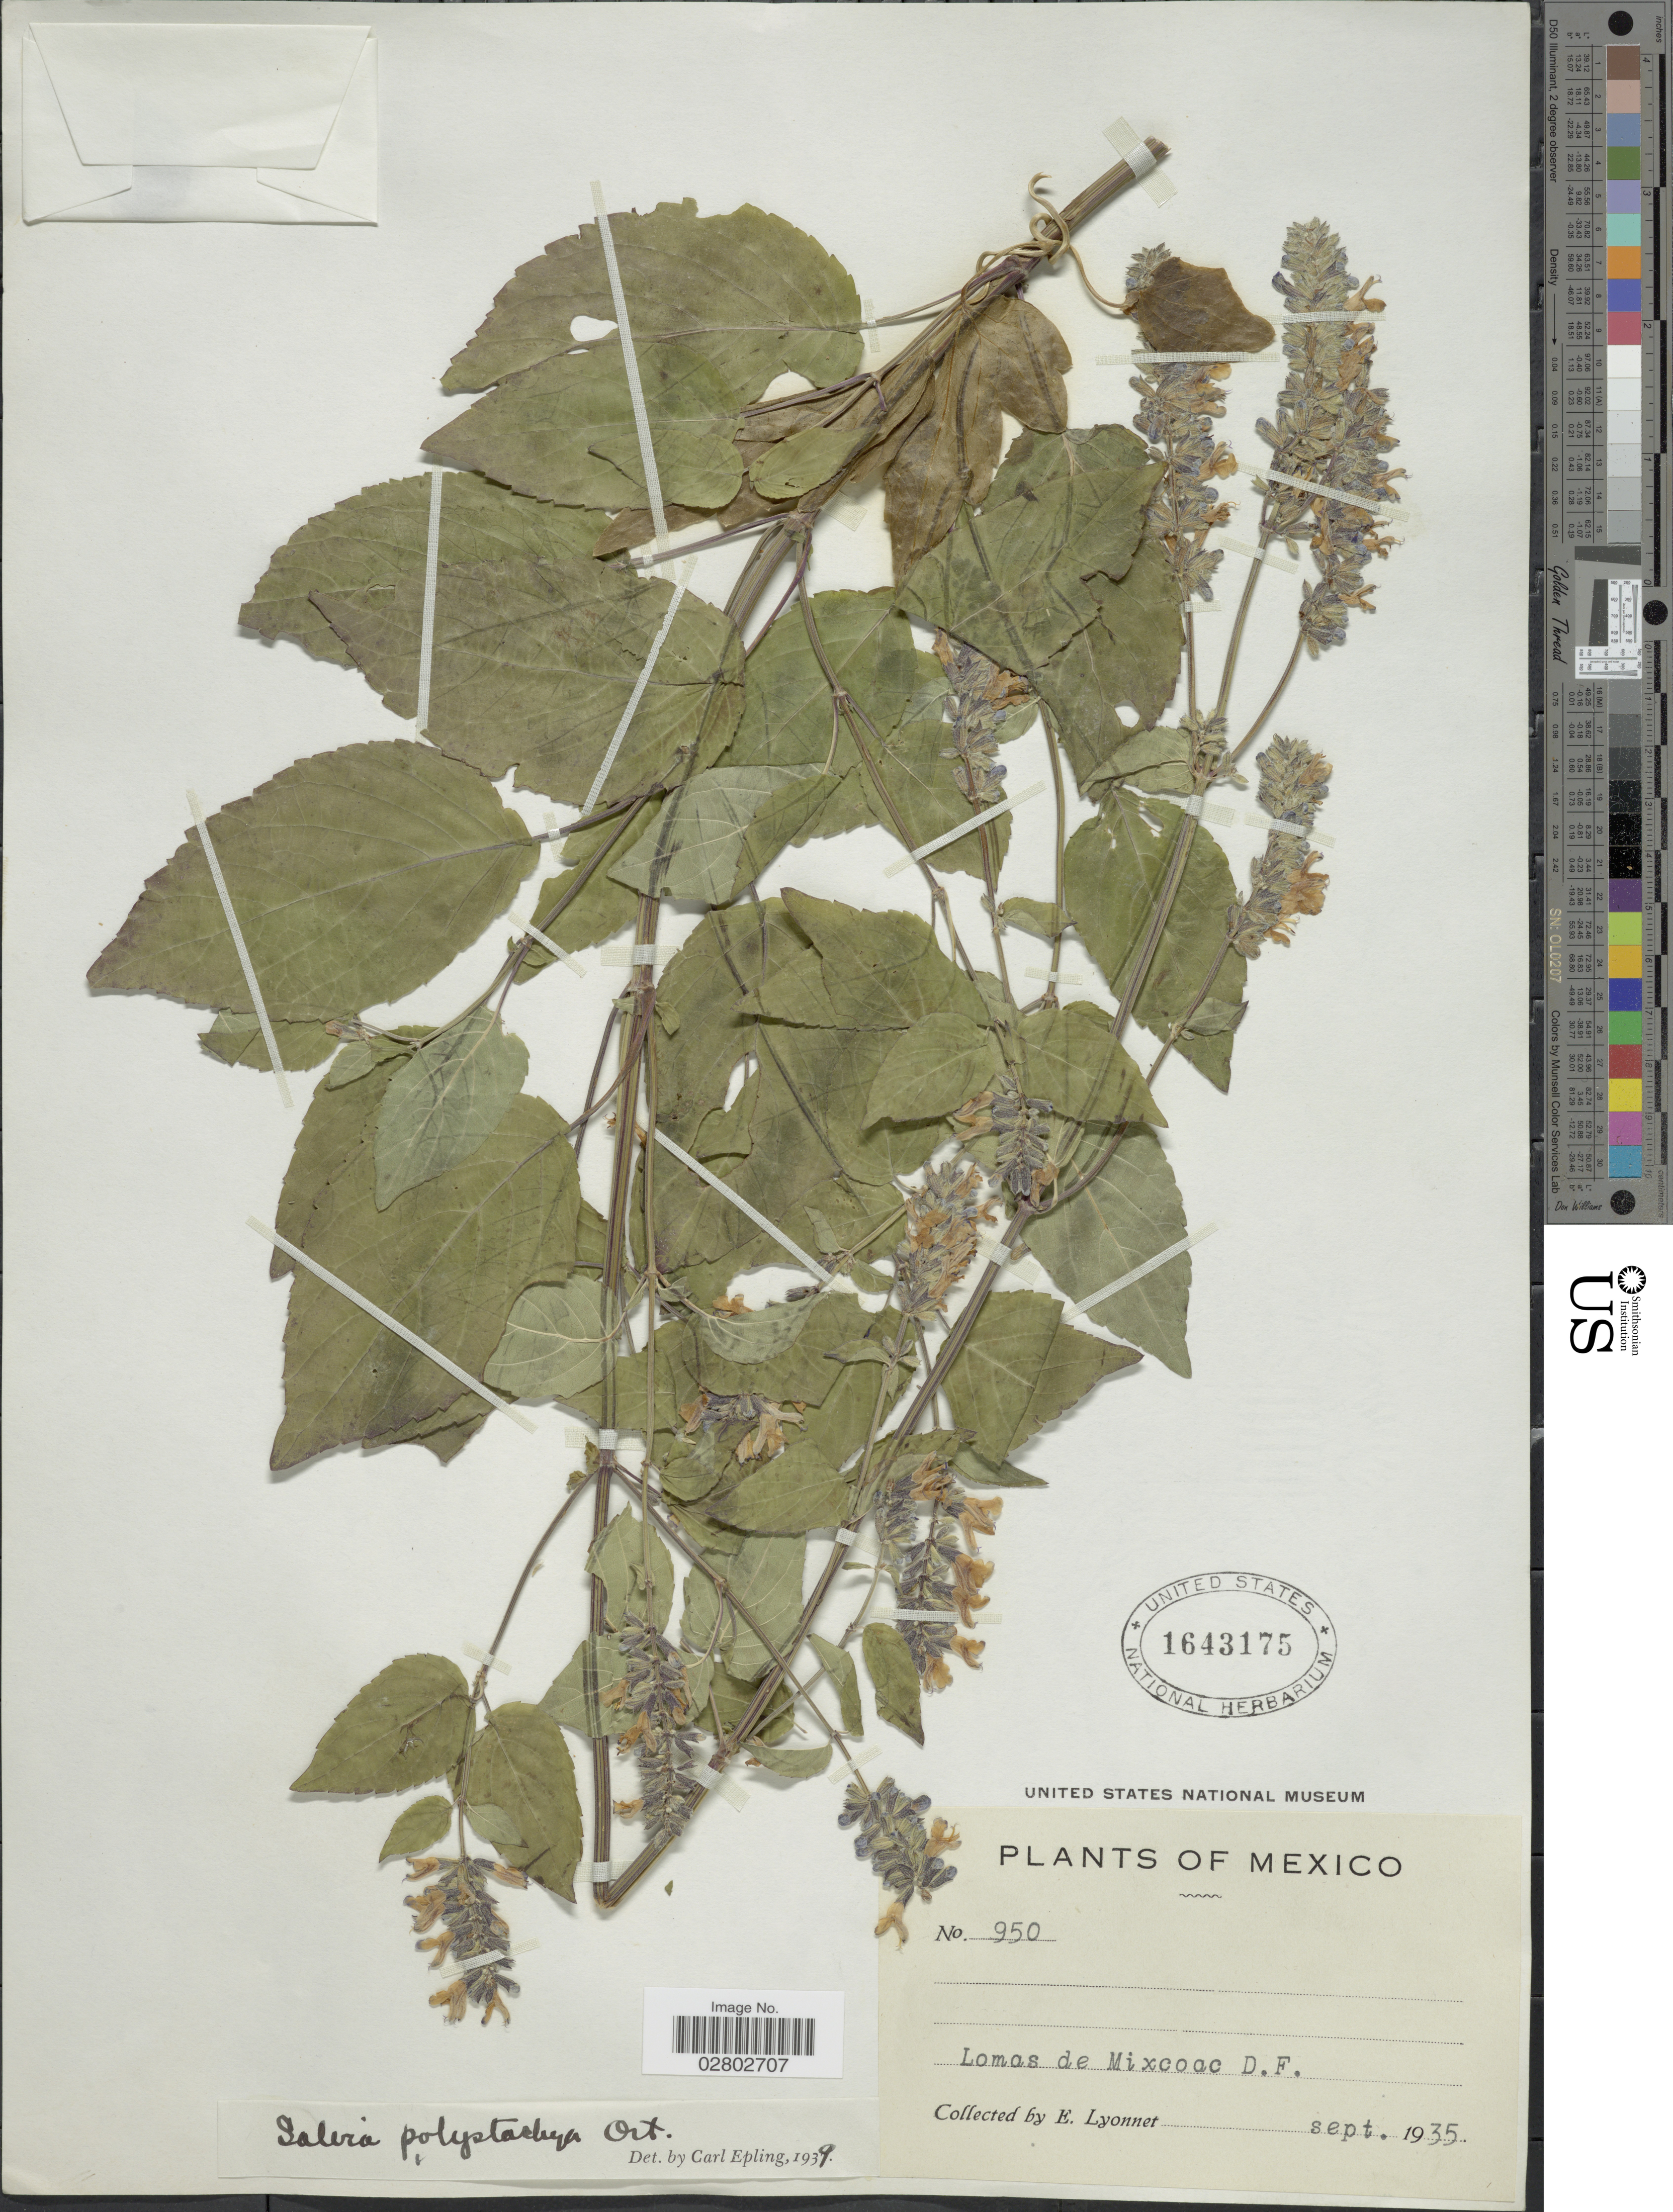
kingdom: Plantae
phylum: Tracheophyta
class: Magnoliopsida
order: Lamiales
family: Lamiaceae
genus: Salvia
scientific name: Salvia polystachya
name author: Cav.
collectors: E. Lyonnet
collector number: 950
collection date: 1935-09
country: Mexico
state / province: Distrito Federal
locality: Lomas de Mixcoac.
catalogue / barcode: US 1643175